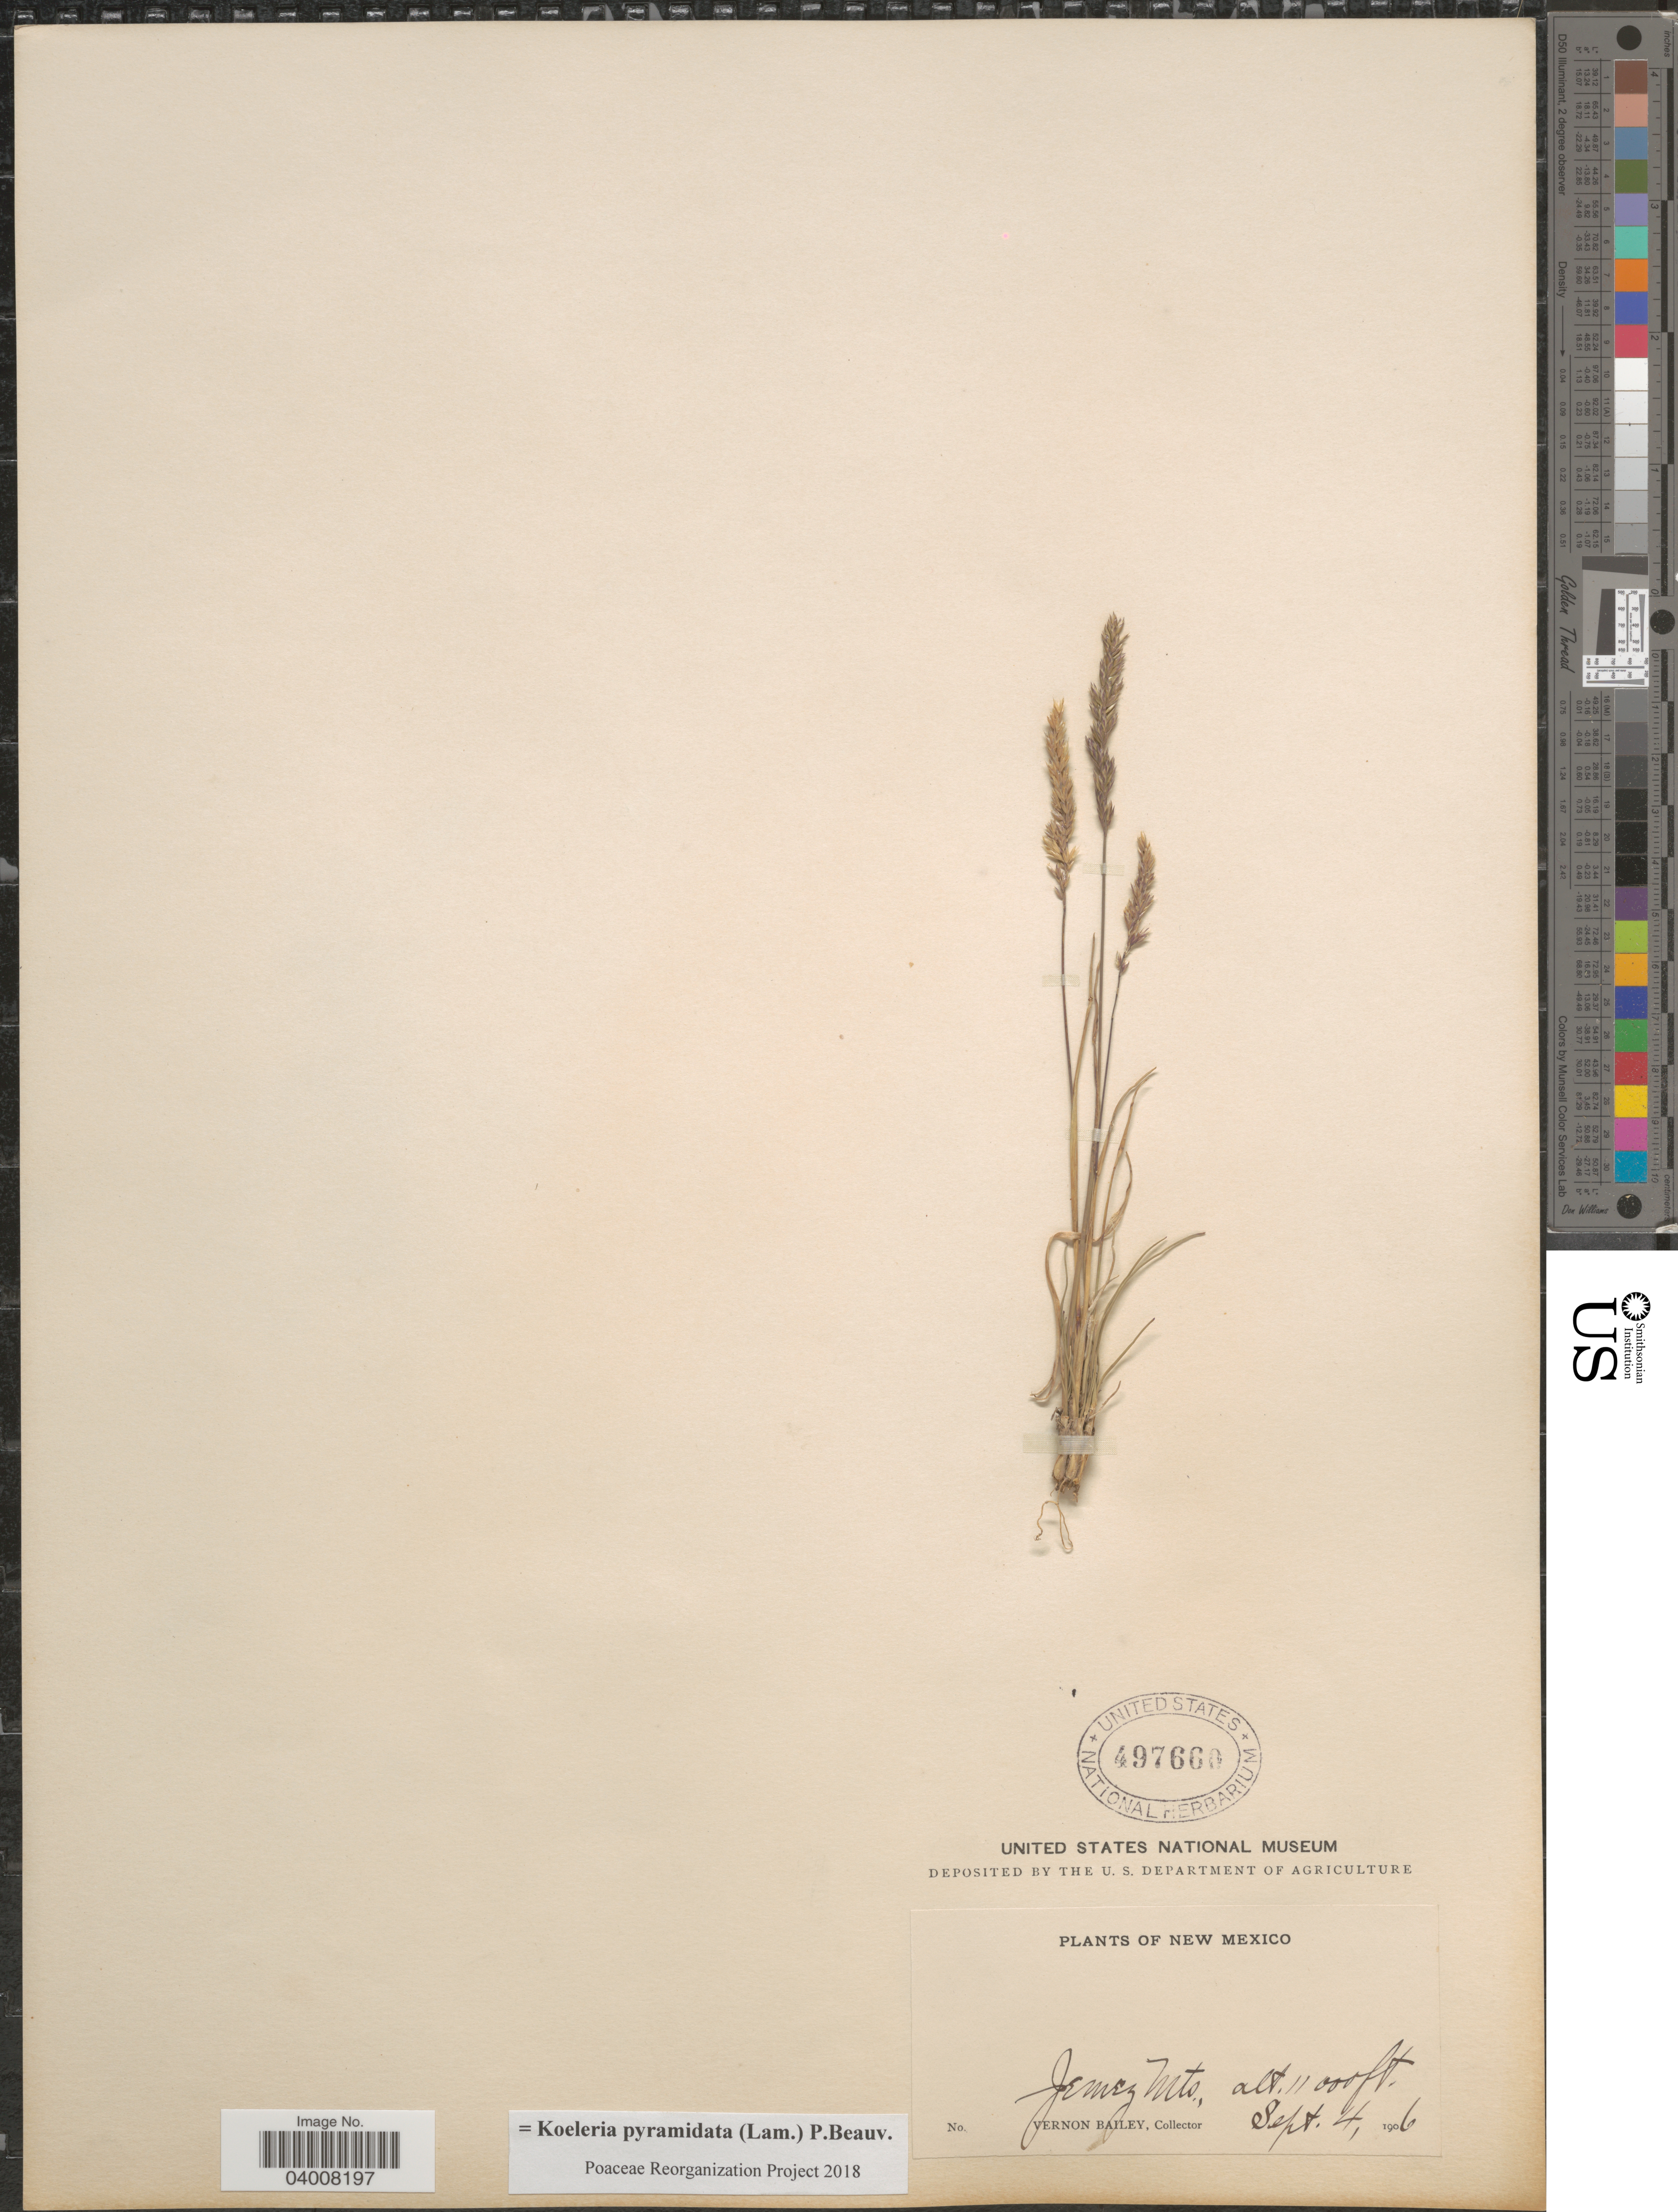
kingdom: Plantae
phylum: Tracheophyta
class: Liliopsida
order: Poales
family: Poaceae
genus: Koeleria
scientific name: Koeleria pyramidata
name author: (Lam.) P. Beauv.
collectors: V. O. Bailey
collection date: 1906-09-04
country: United States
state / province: New Mexico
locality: Jemez Mts.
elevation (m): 3353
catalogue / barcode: US 497660